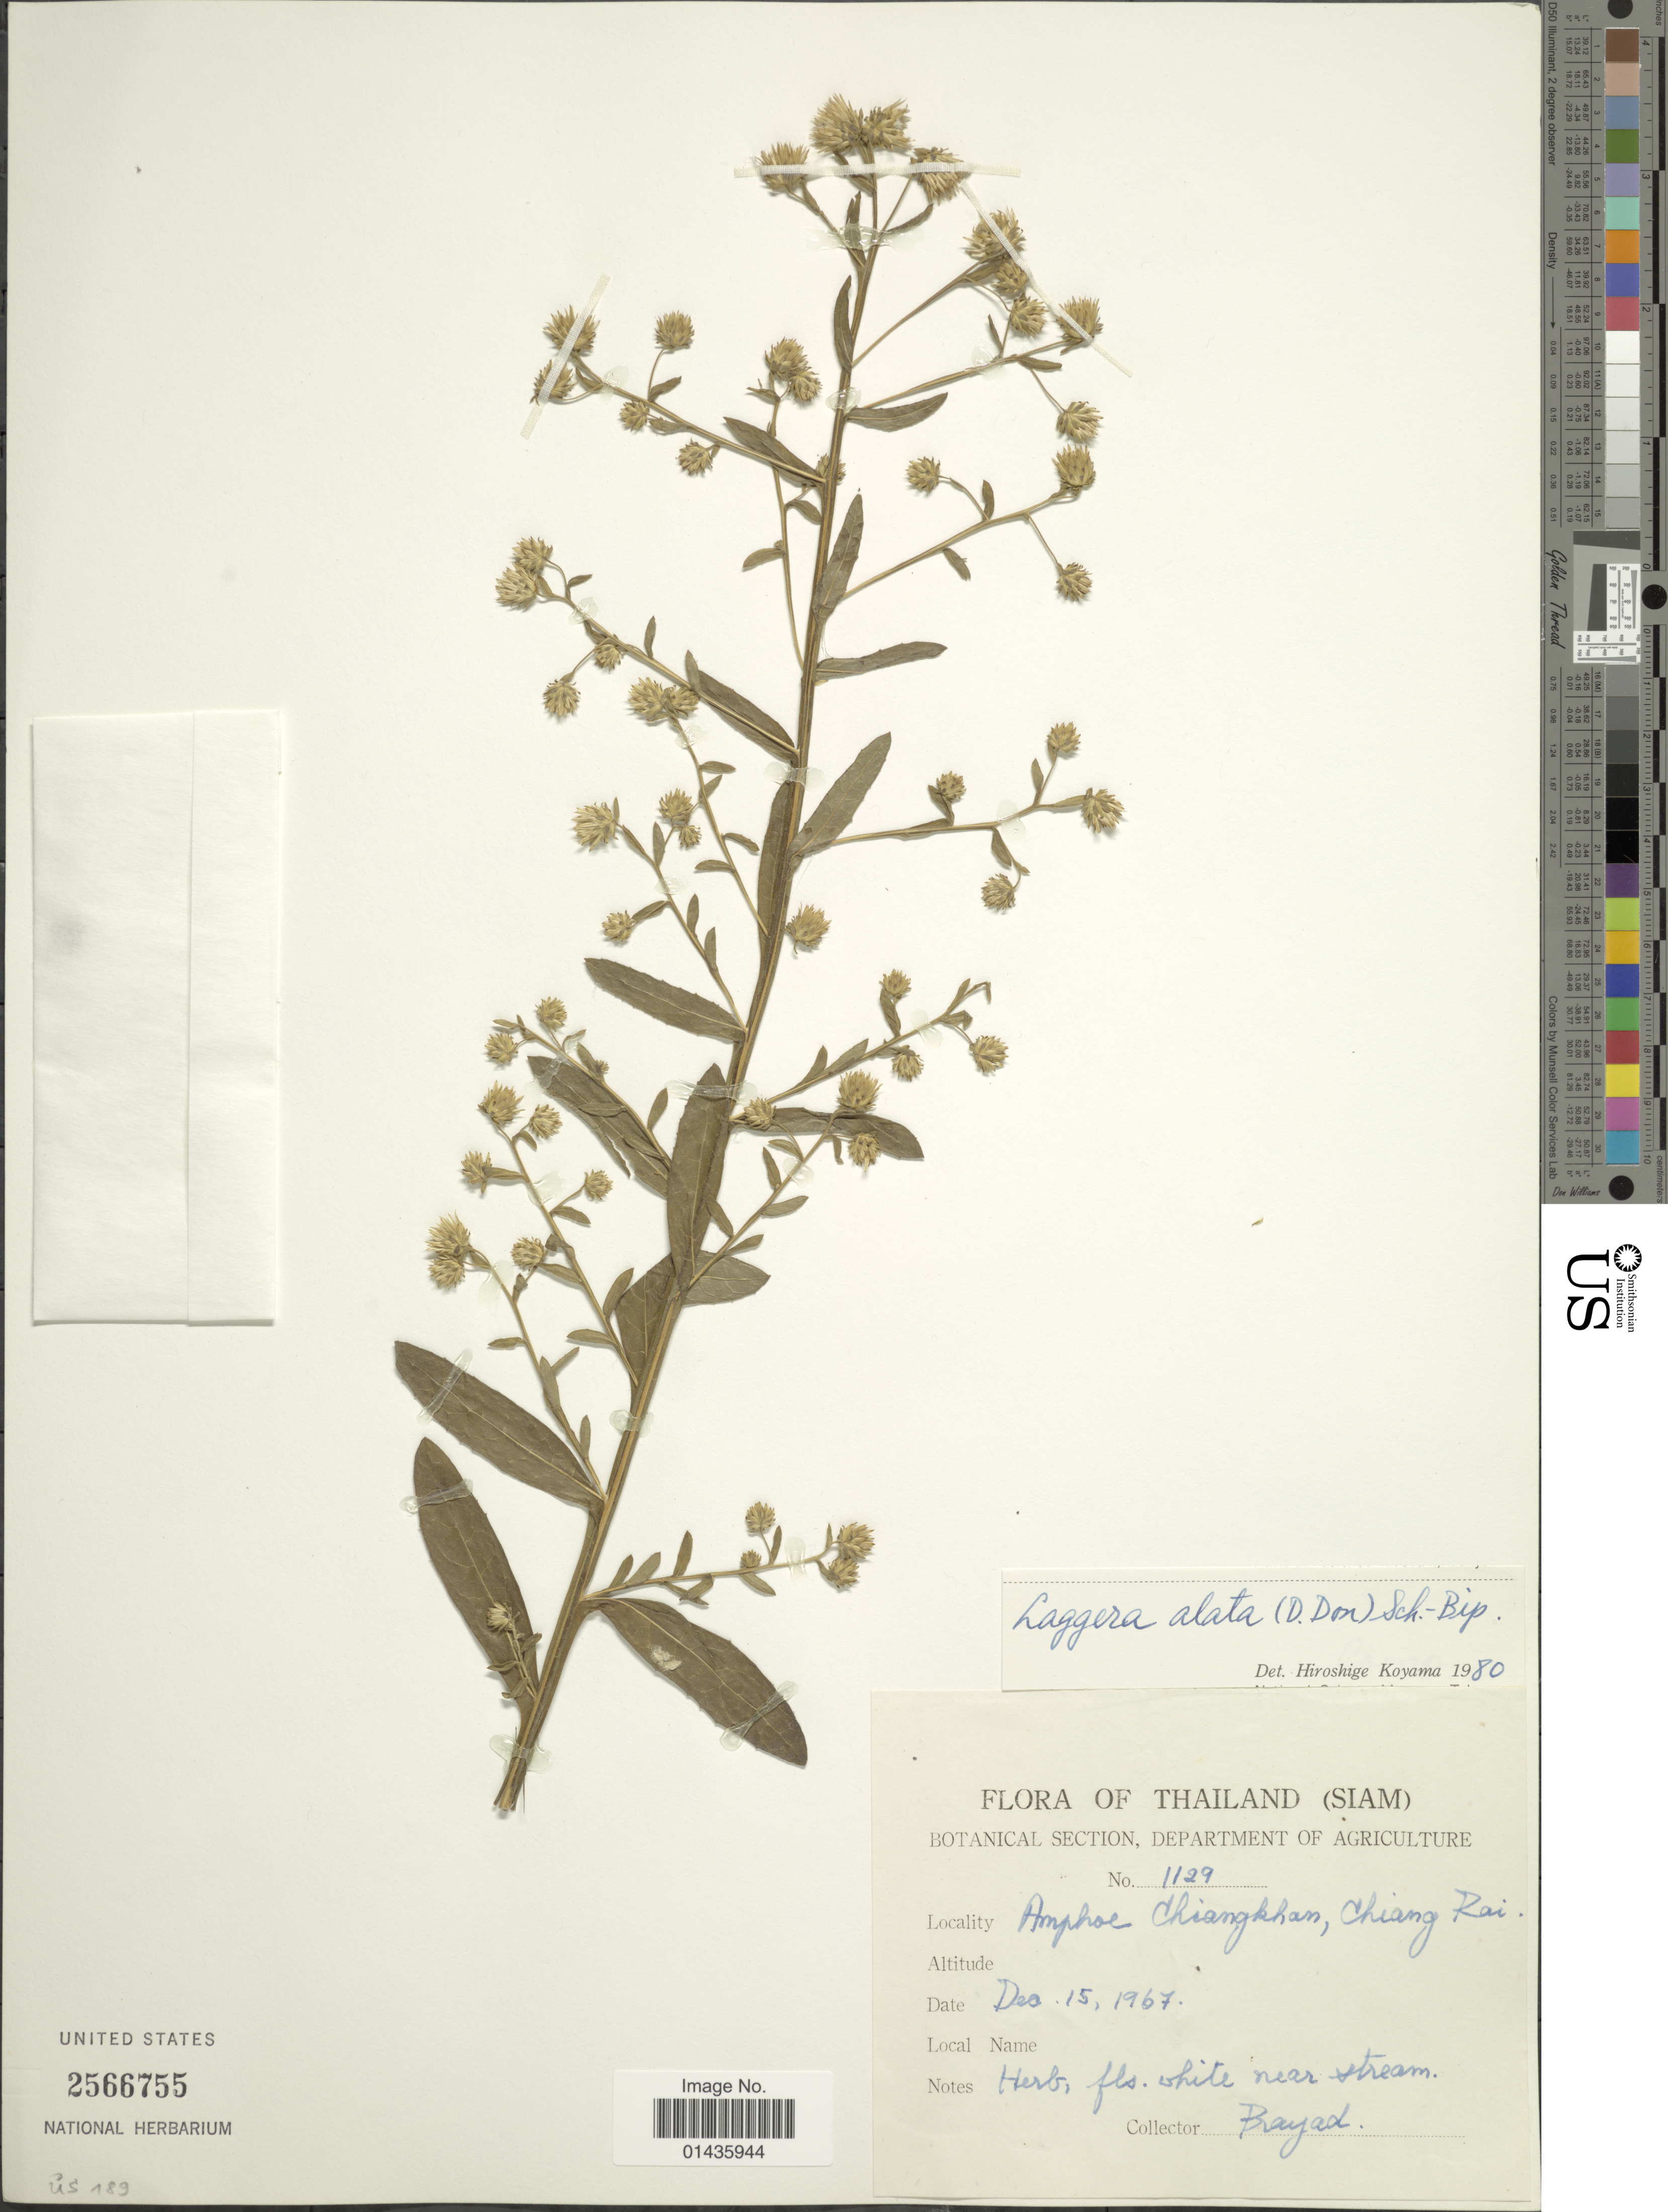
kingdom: Plantae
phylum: Tracheophyta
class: Magnoliopsida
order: Asterales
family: Asteraceae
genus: Laggera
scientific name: Laggera alata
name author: Sch. Bip.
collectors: Prayad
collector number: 1129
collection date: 1967-12-15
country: Thailand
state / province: Chiang Rai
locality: Amphoe Chiangkhan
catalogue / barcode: US 2566755